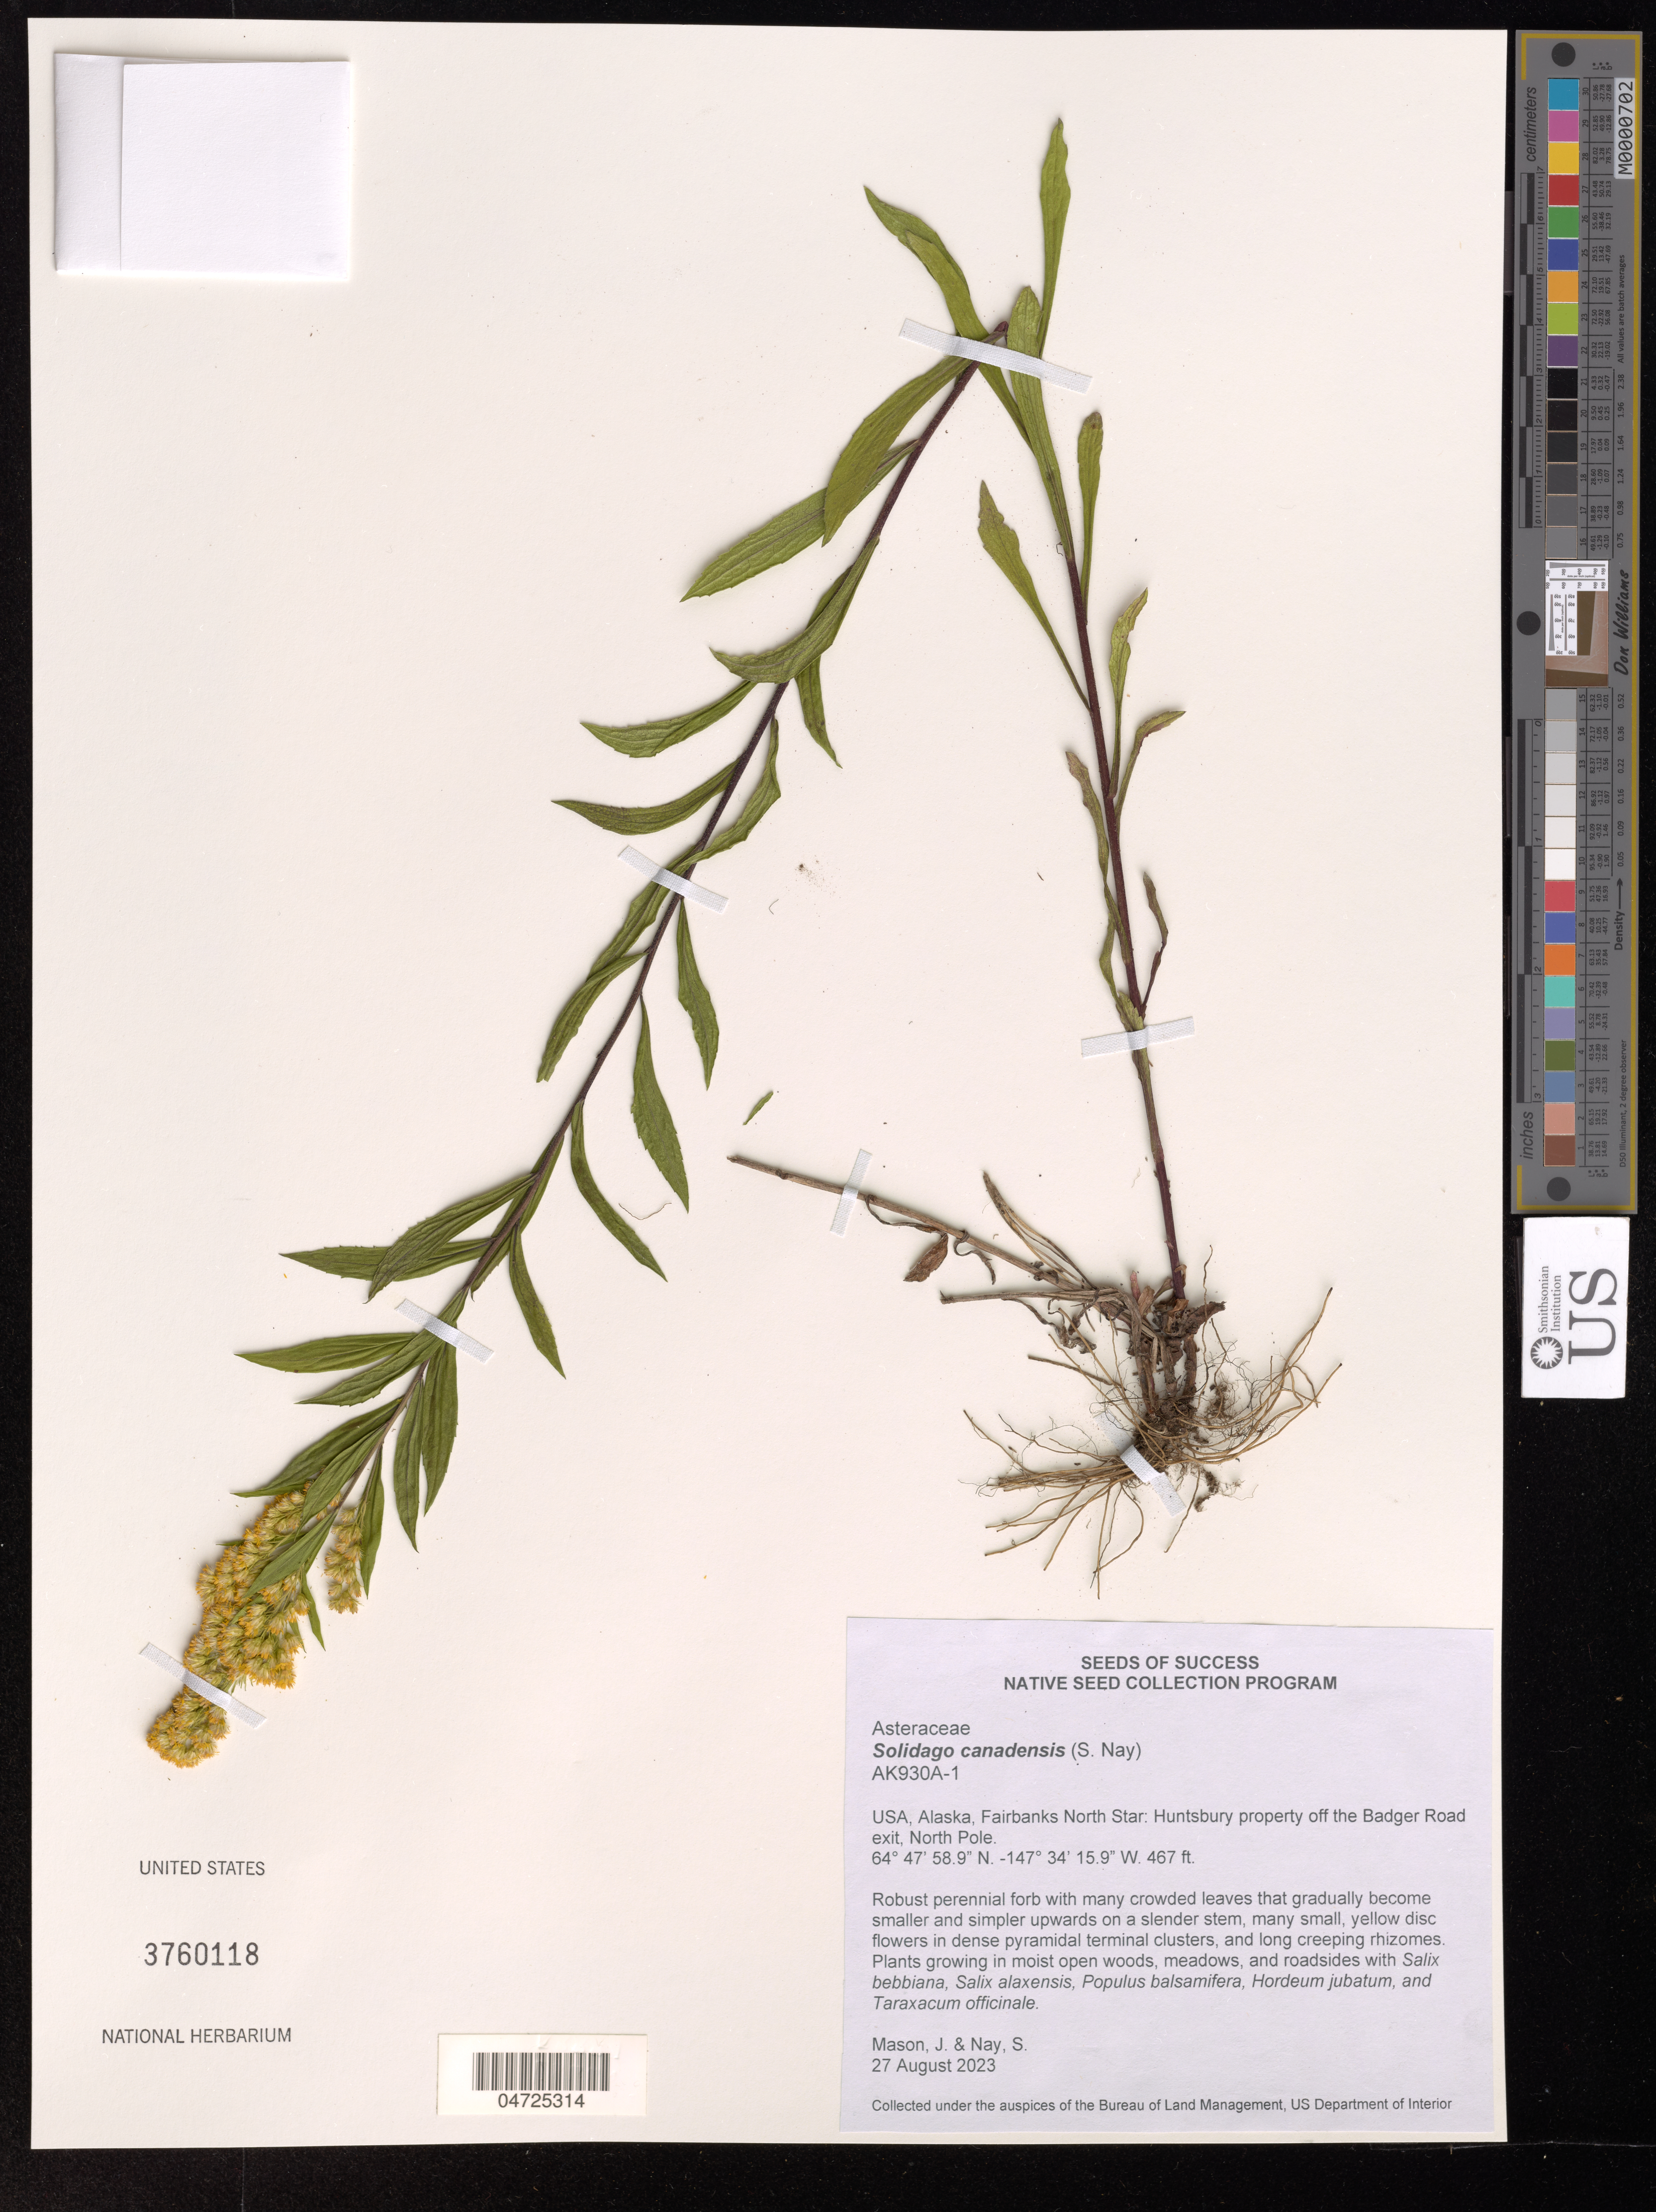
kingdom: Plantae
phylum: Tracheophyta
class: Magnoliopsida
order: Asterales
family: Asteraceae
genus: Solidago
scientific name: Solidago canadensis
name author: L.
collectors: J. Mason & S. Nay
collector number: AK930A-1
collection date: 2023-08-27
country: United States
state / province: Alaska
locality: Fairbanks North Star: Huntsbury property off the Badger Road exit, North Pole.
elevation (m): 142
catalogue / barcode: US 3760118